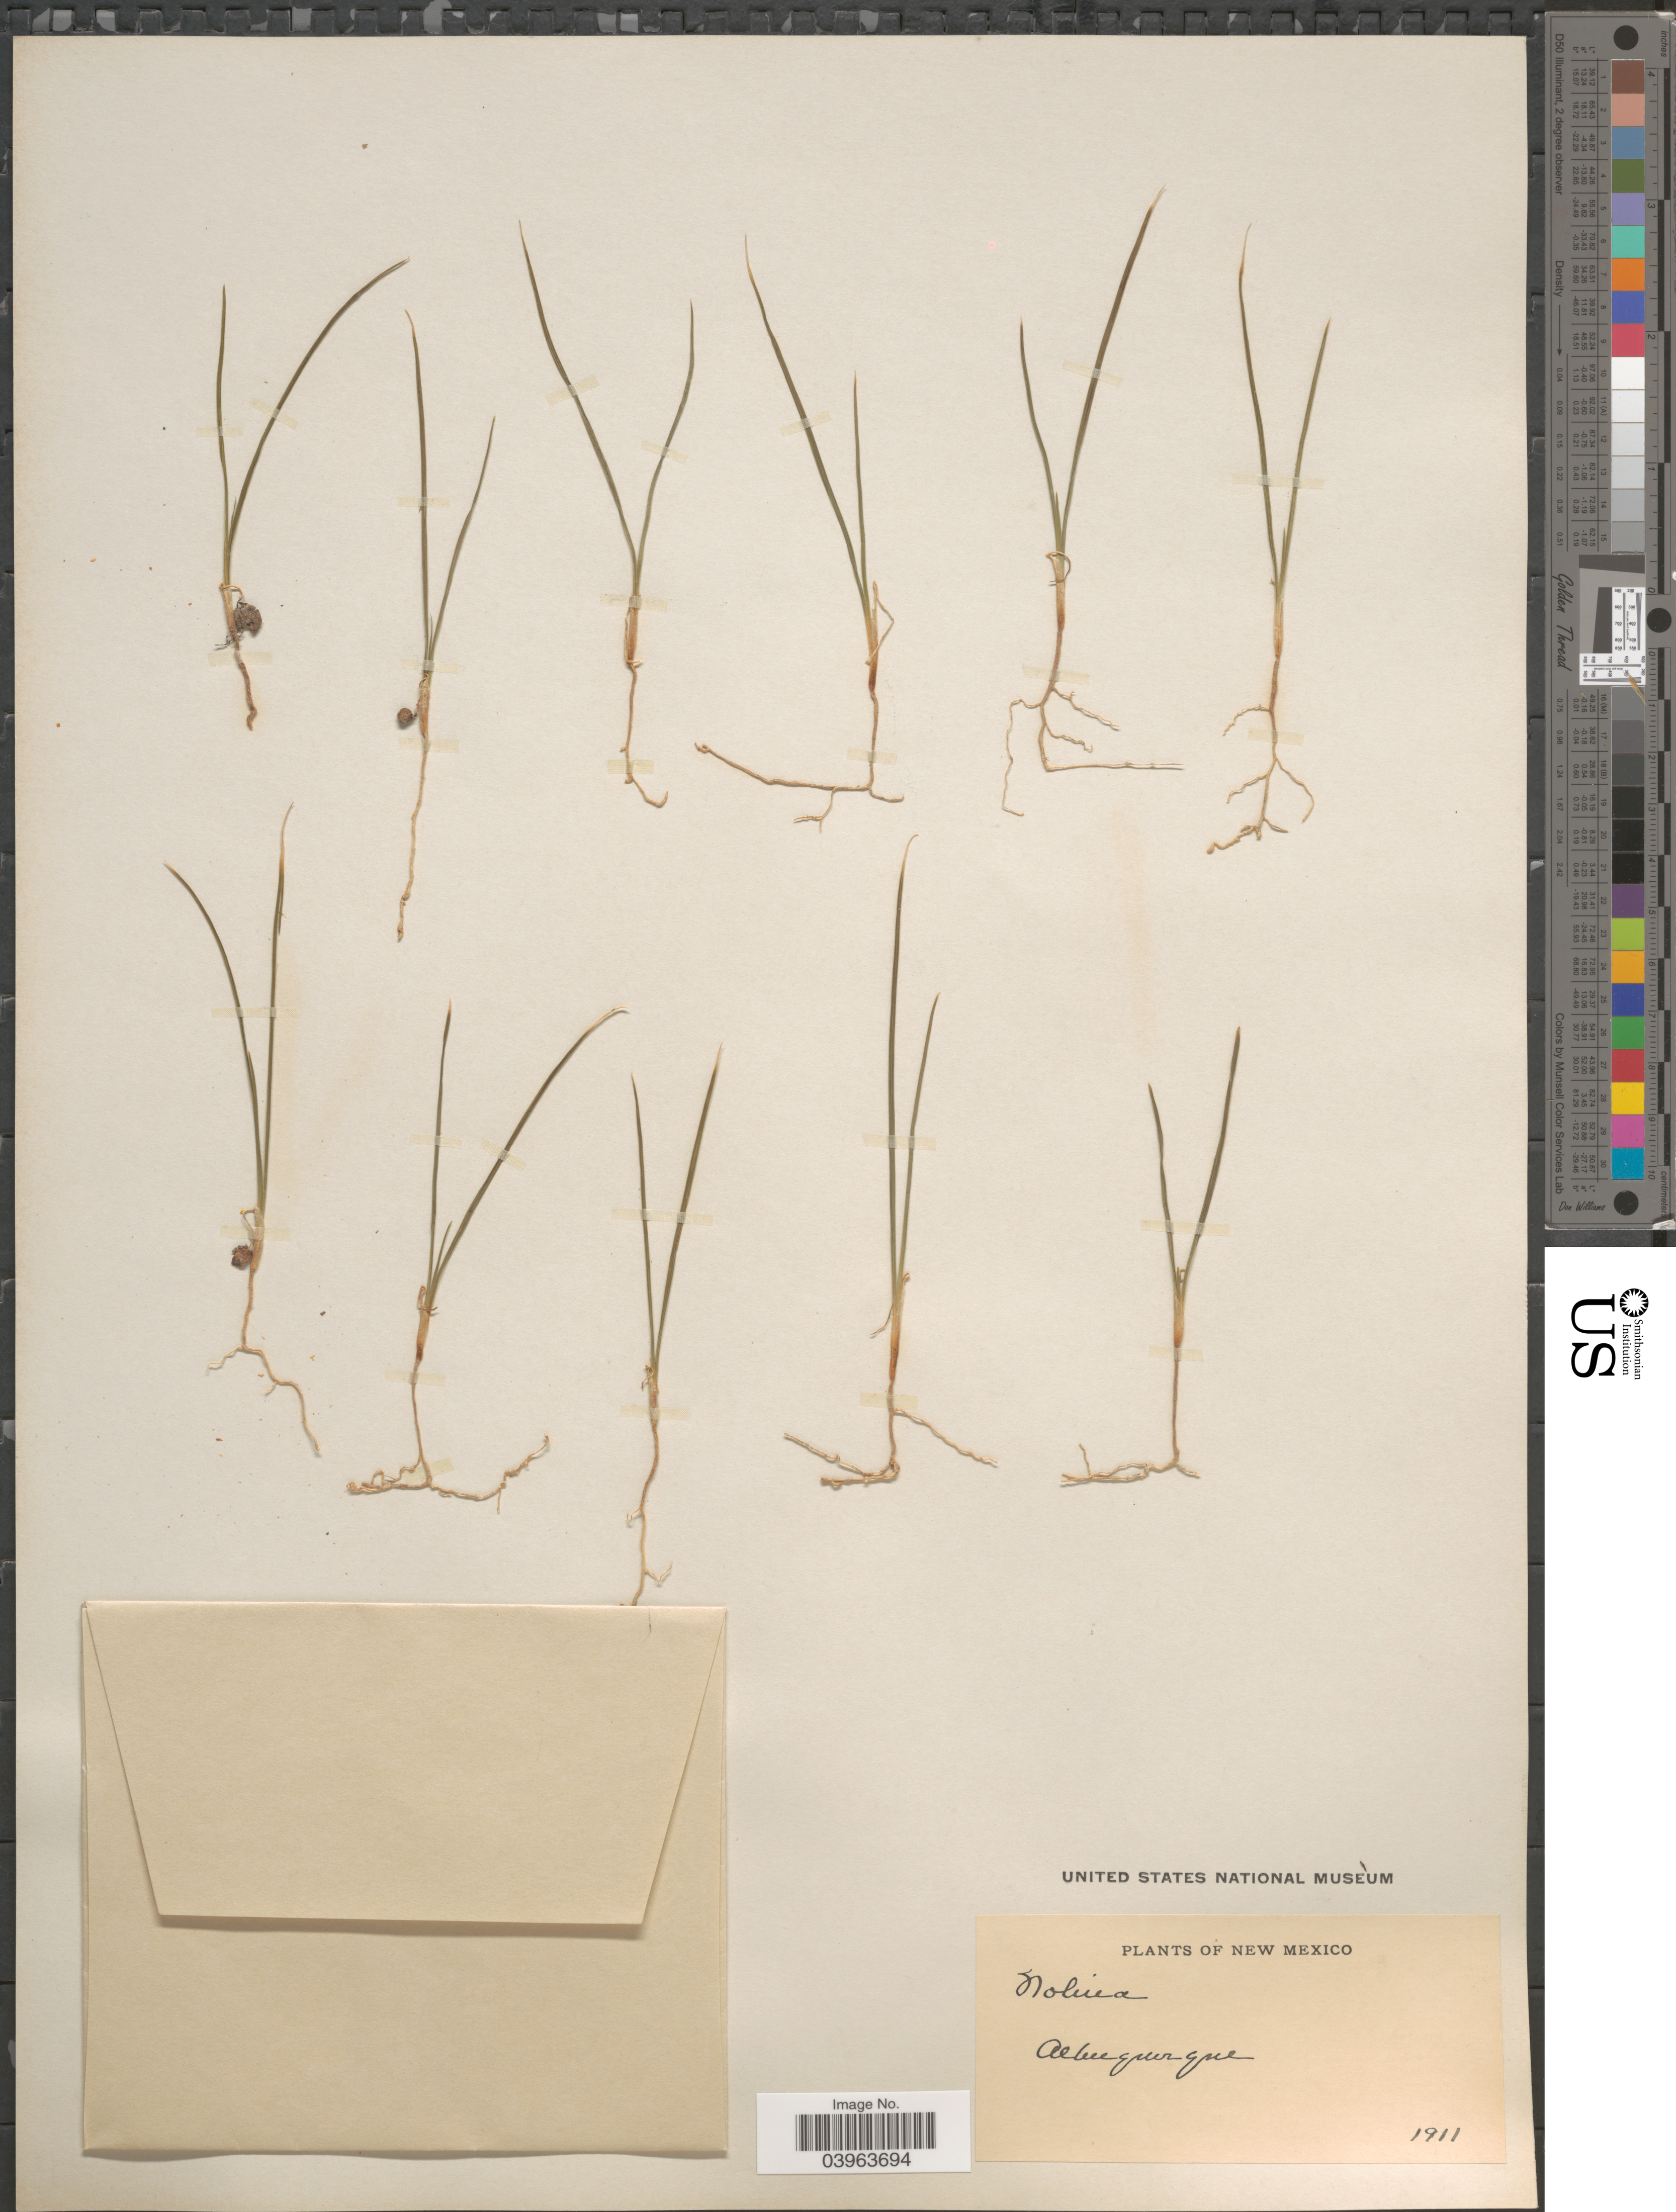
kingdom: Plantae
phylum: Tracheophyta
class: Liliopsida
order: Asparagales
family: Asparagaceae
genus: Nolina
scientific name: Nolina sp.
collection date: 1911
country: United States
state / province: New Mexico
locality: Albuquerque.